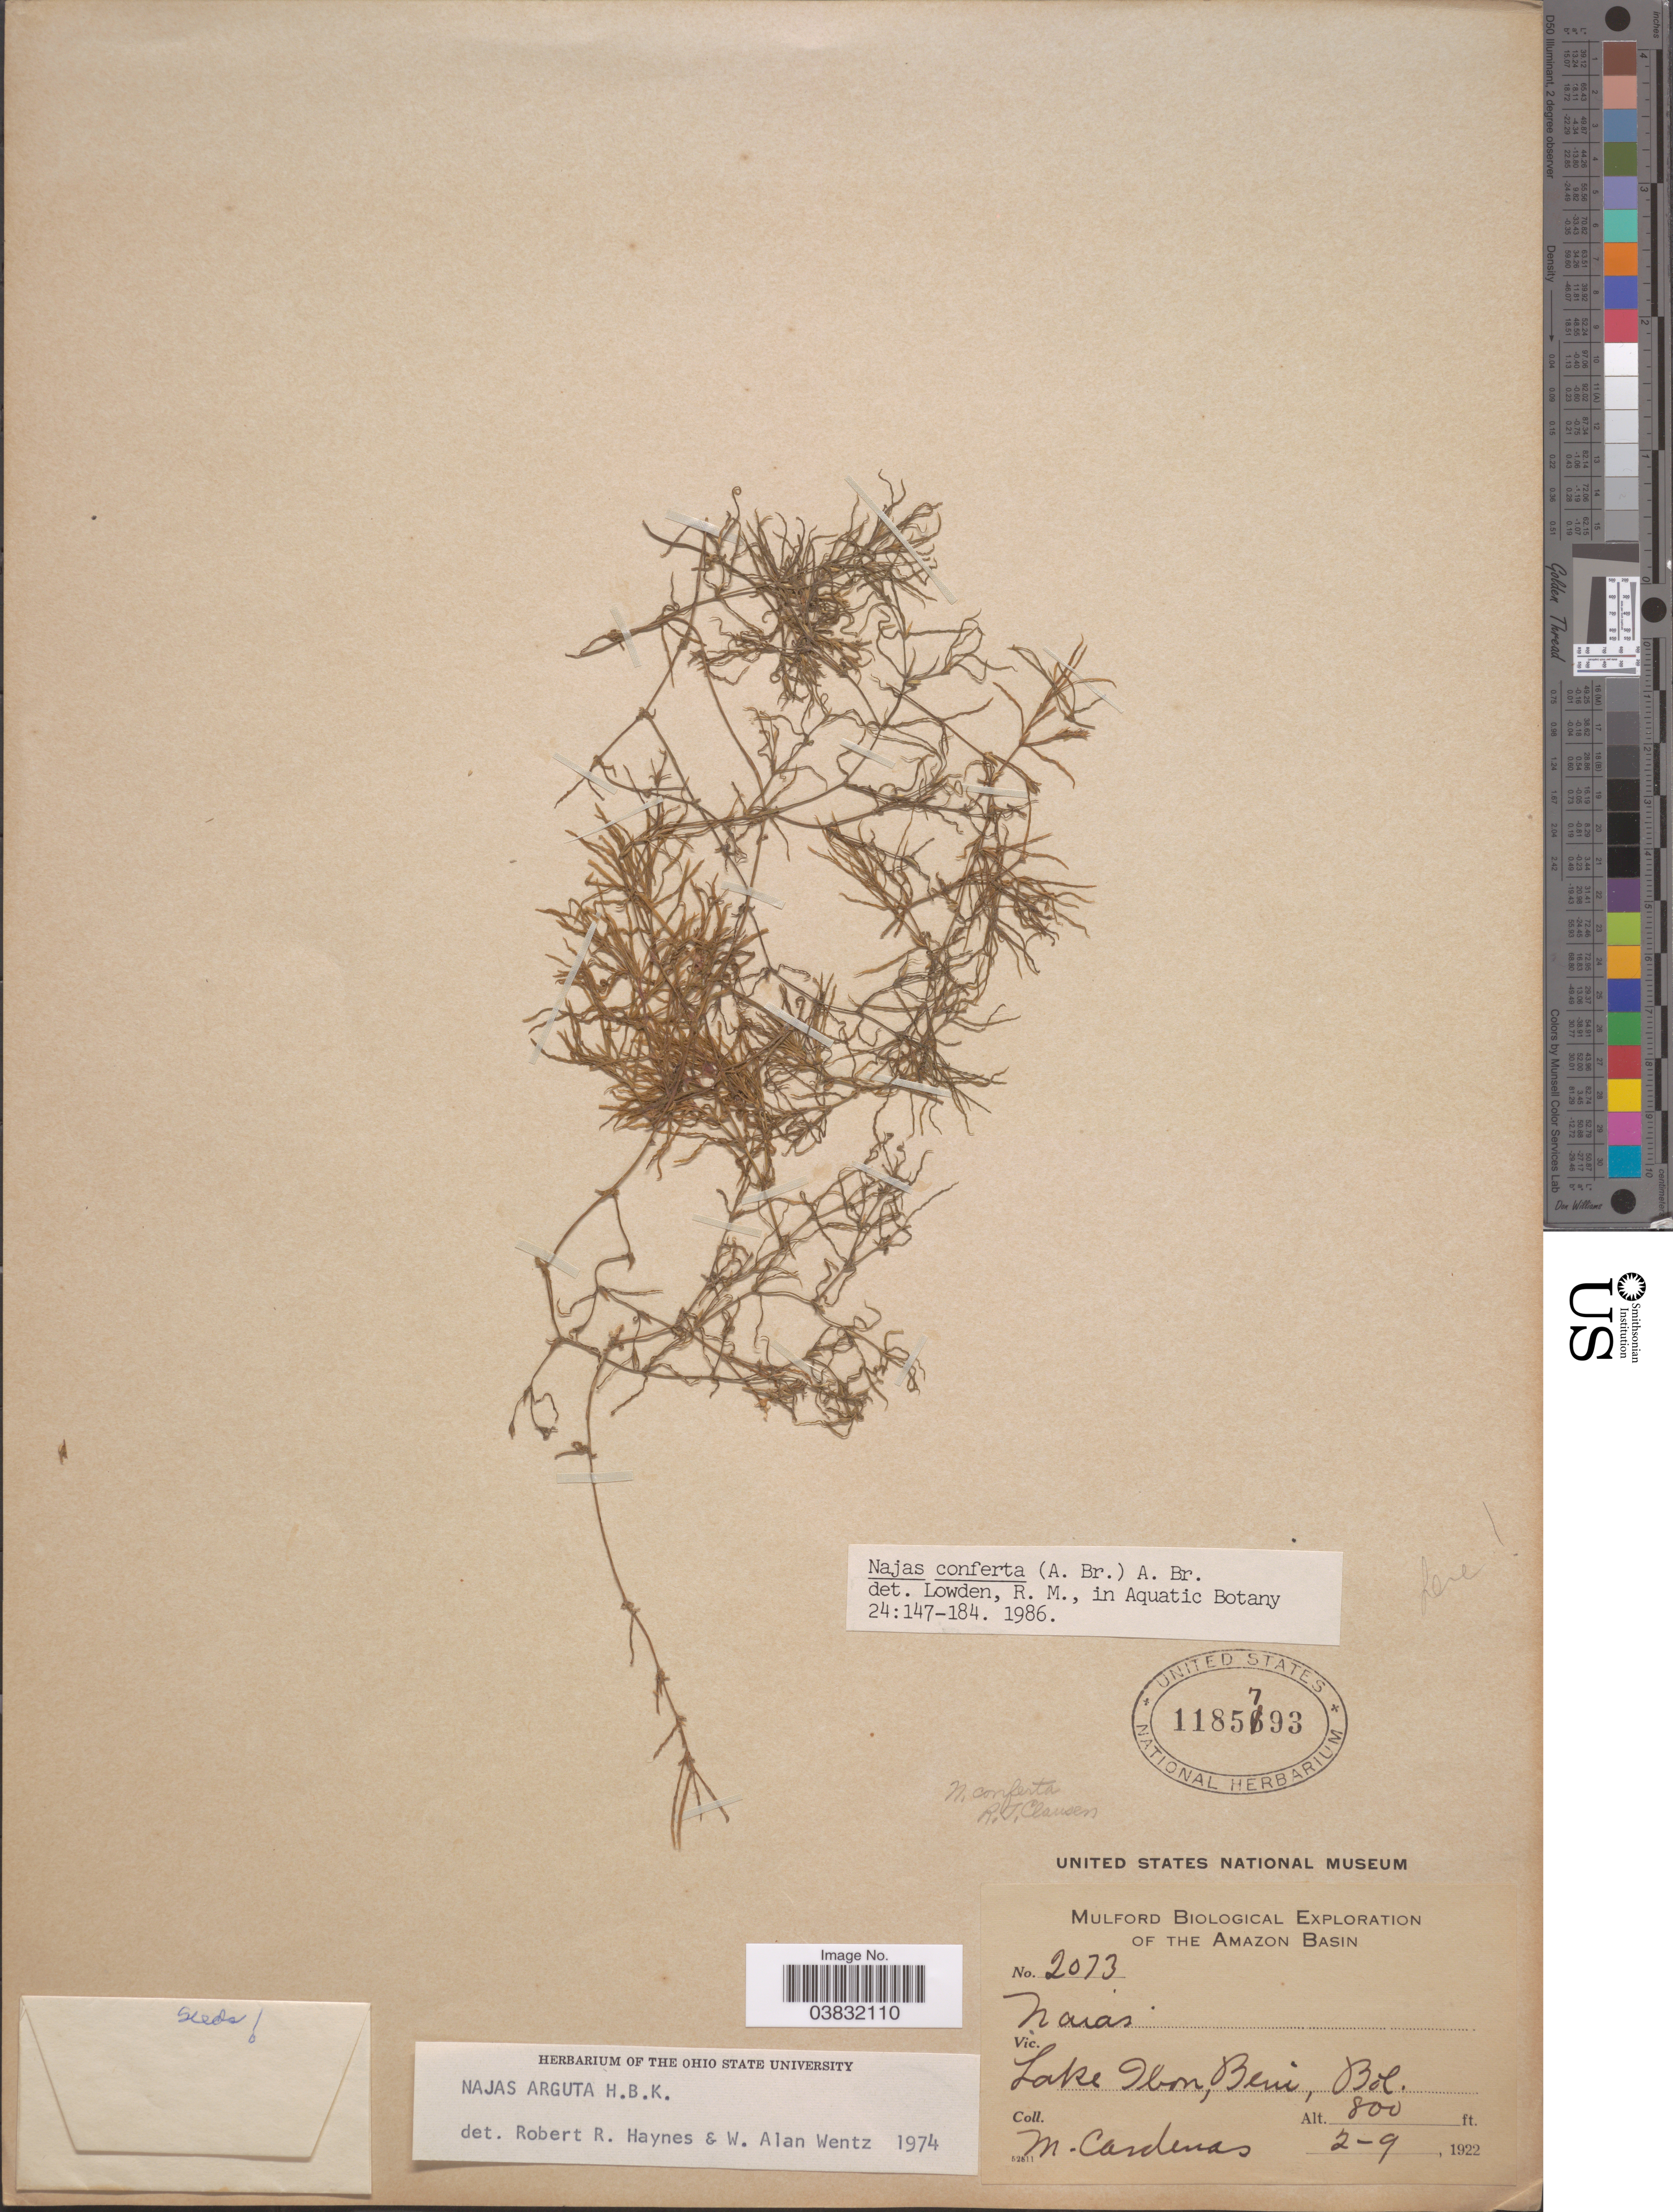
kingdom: Plantae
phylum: Tracheophyta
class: Liliopsida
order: Alismatales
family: Hydrocharitaceae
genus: Najas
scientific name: Najas conferta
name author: (A. Braun) A. Braun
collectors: M. Cárdenas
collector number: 2073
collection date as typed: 2-9-1922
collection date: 1922-02-09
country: Bolivia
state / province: Beni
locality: Rio Ibon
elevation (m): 244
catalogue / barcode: US 1185793